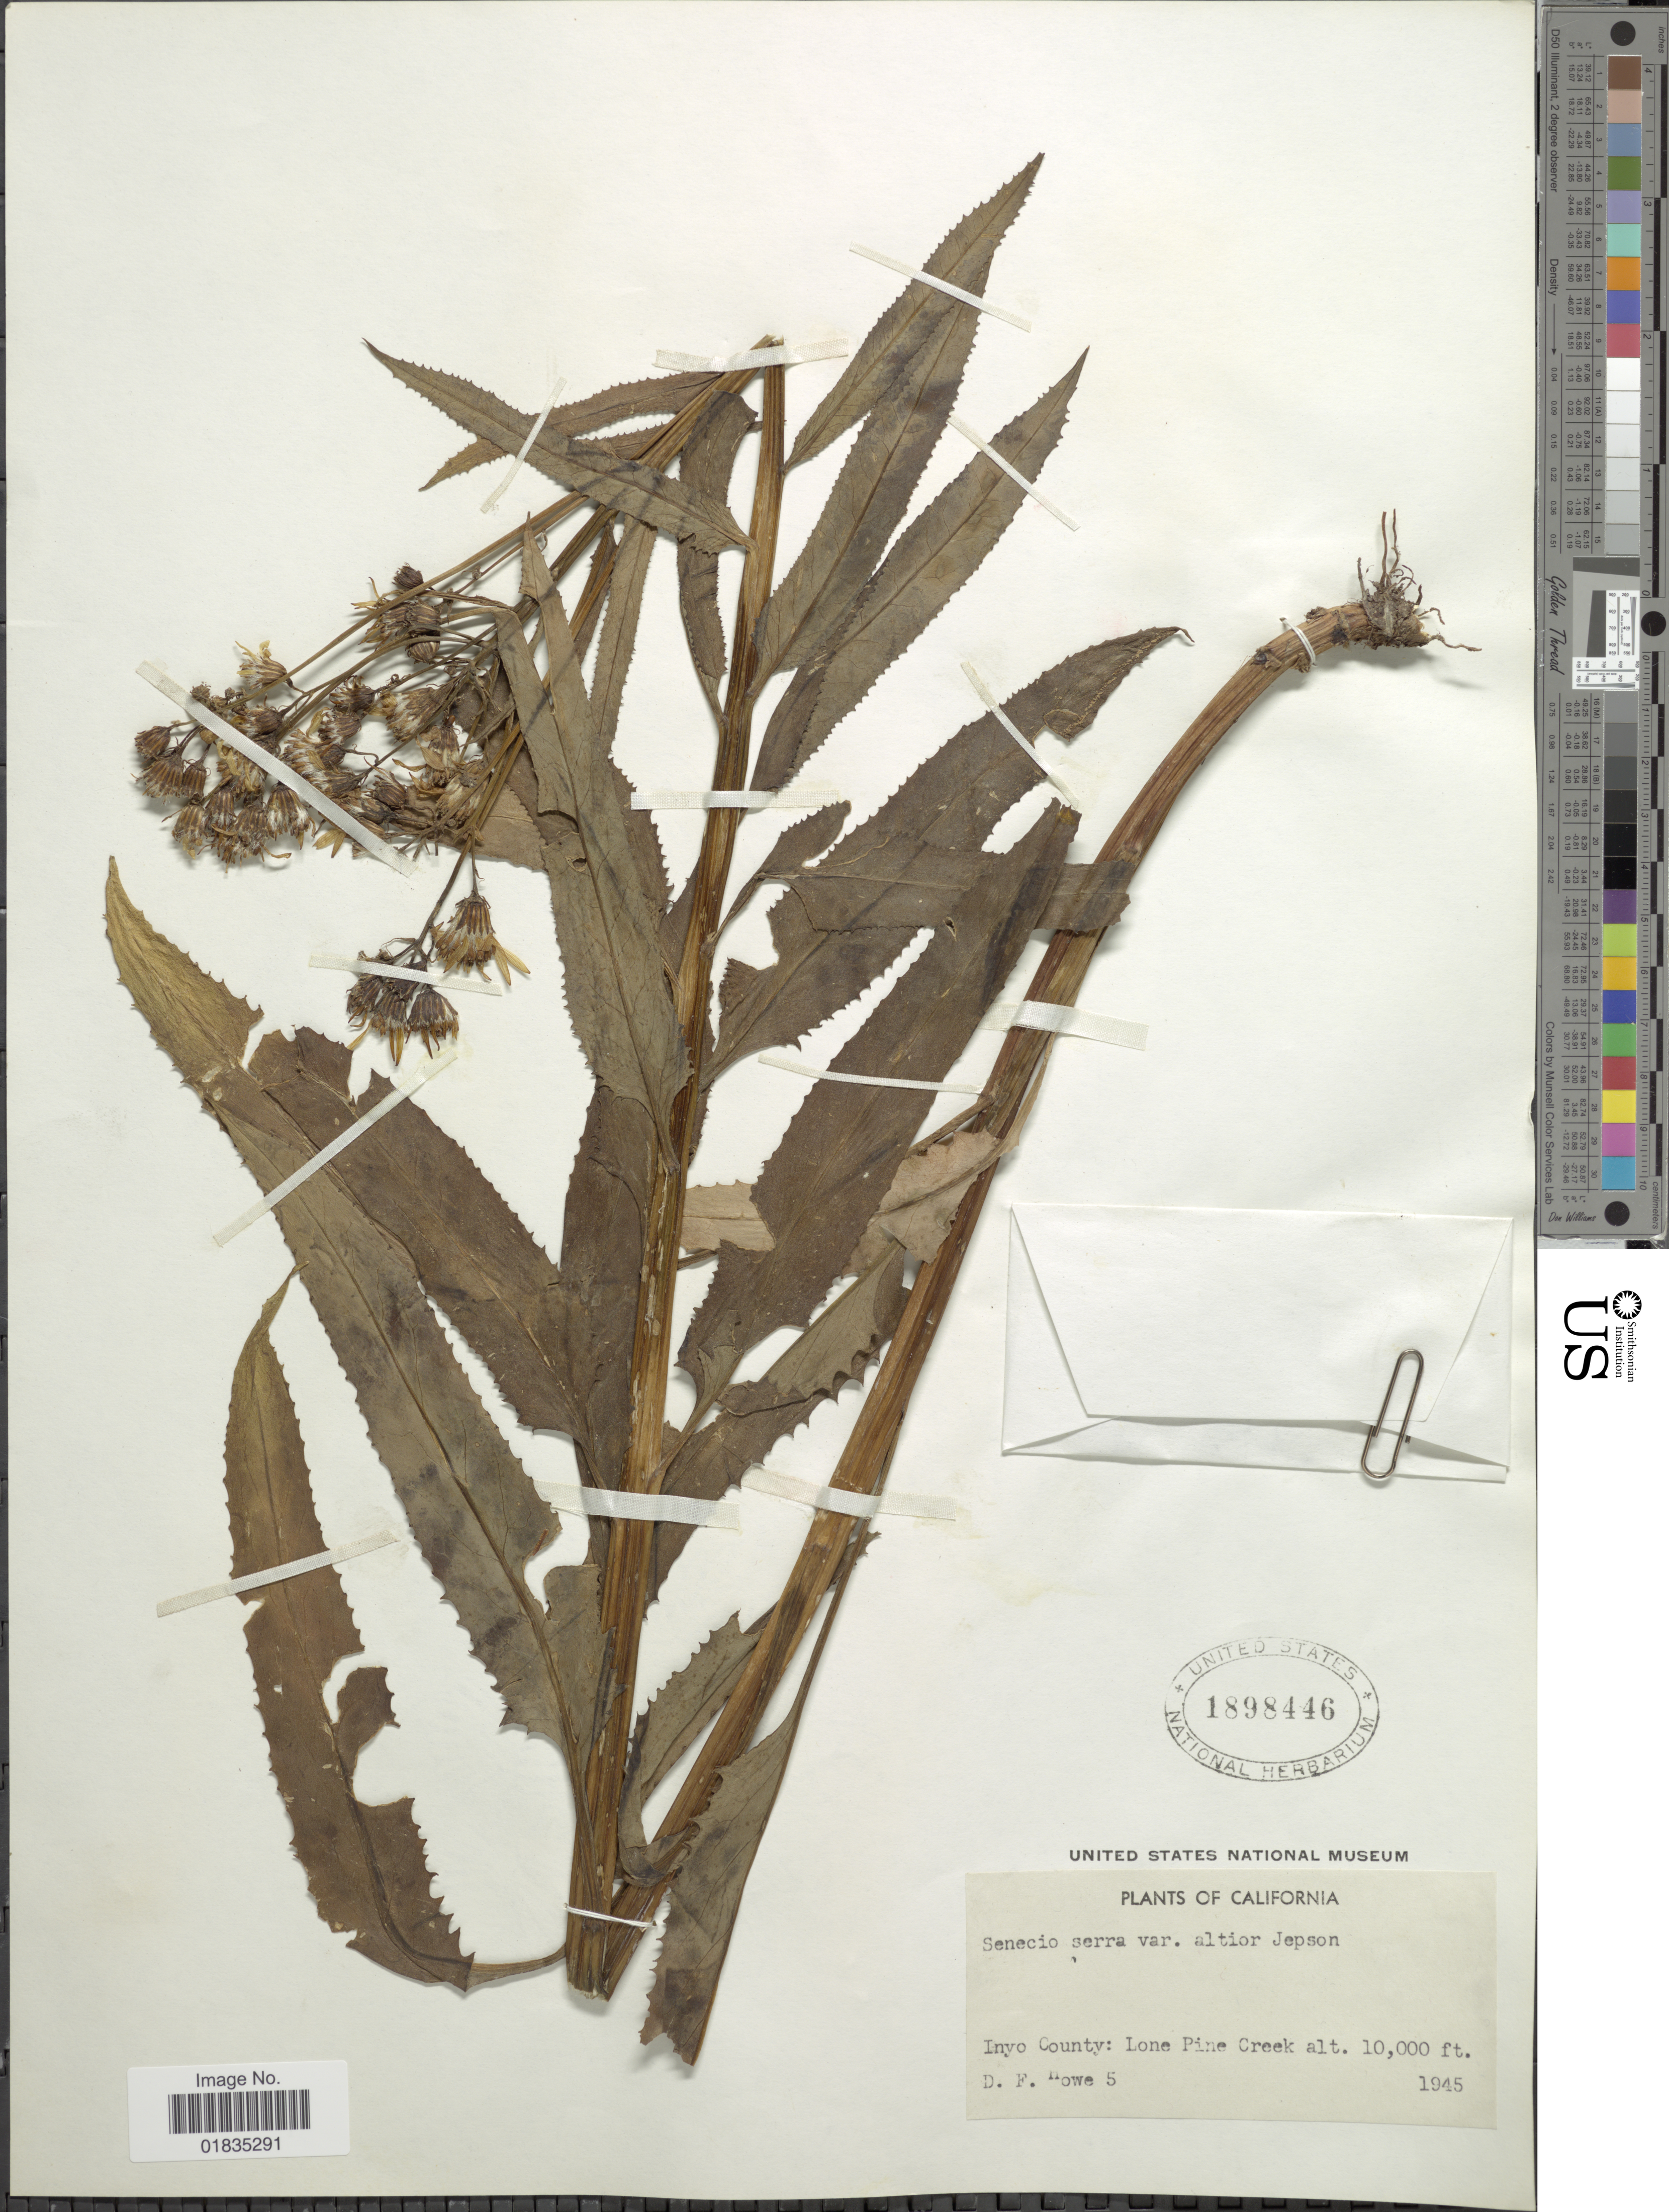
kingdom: Plantae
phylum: Tracheophyta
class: Magnoliopsida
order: Asterales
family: Asteraceae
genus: Senecio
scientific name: Senecio serra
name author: Hook.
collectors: D. Howe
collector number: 5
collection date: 1945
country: United States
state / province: California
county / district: Inyo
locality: Inyo County: Lone Pine Creek.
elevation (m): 3048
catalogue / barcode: US 1898446